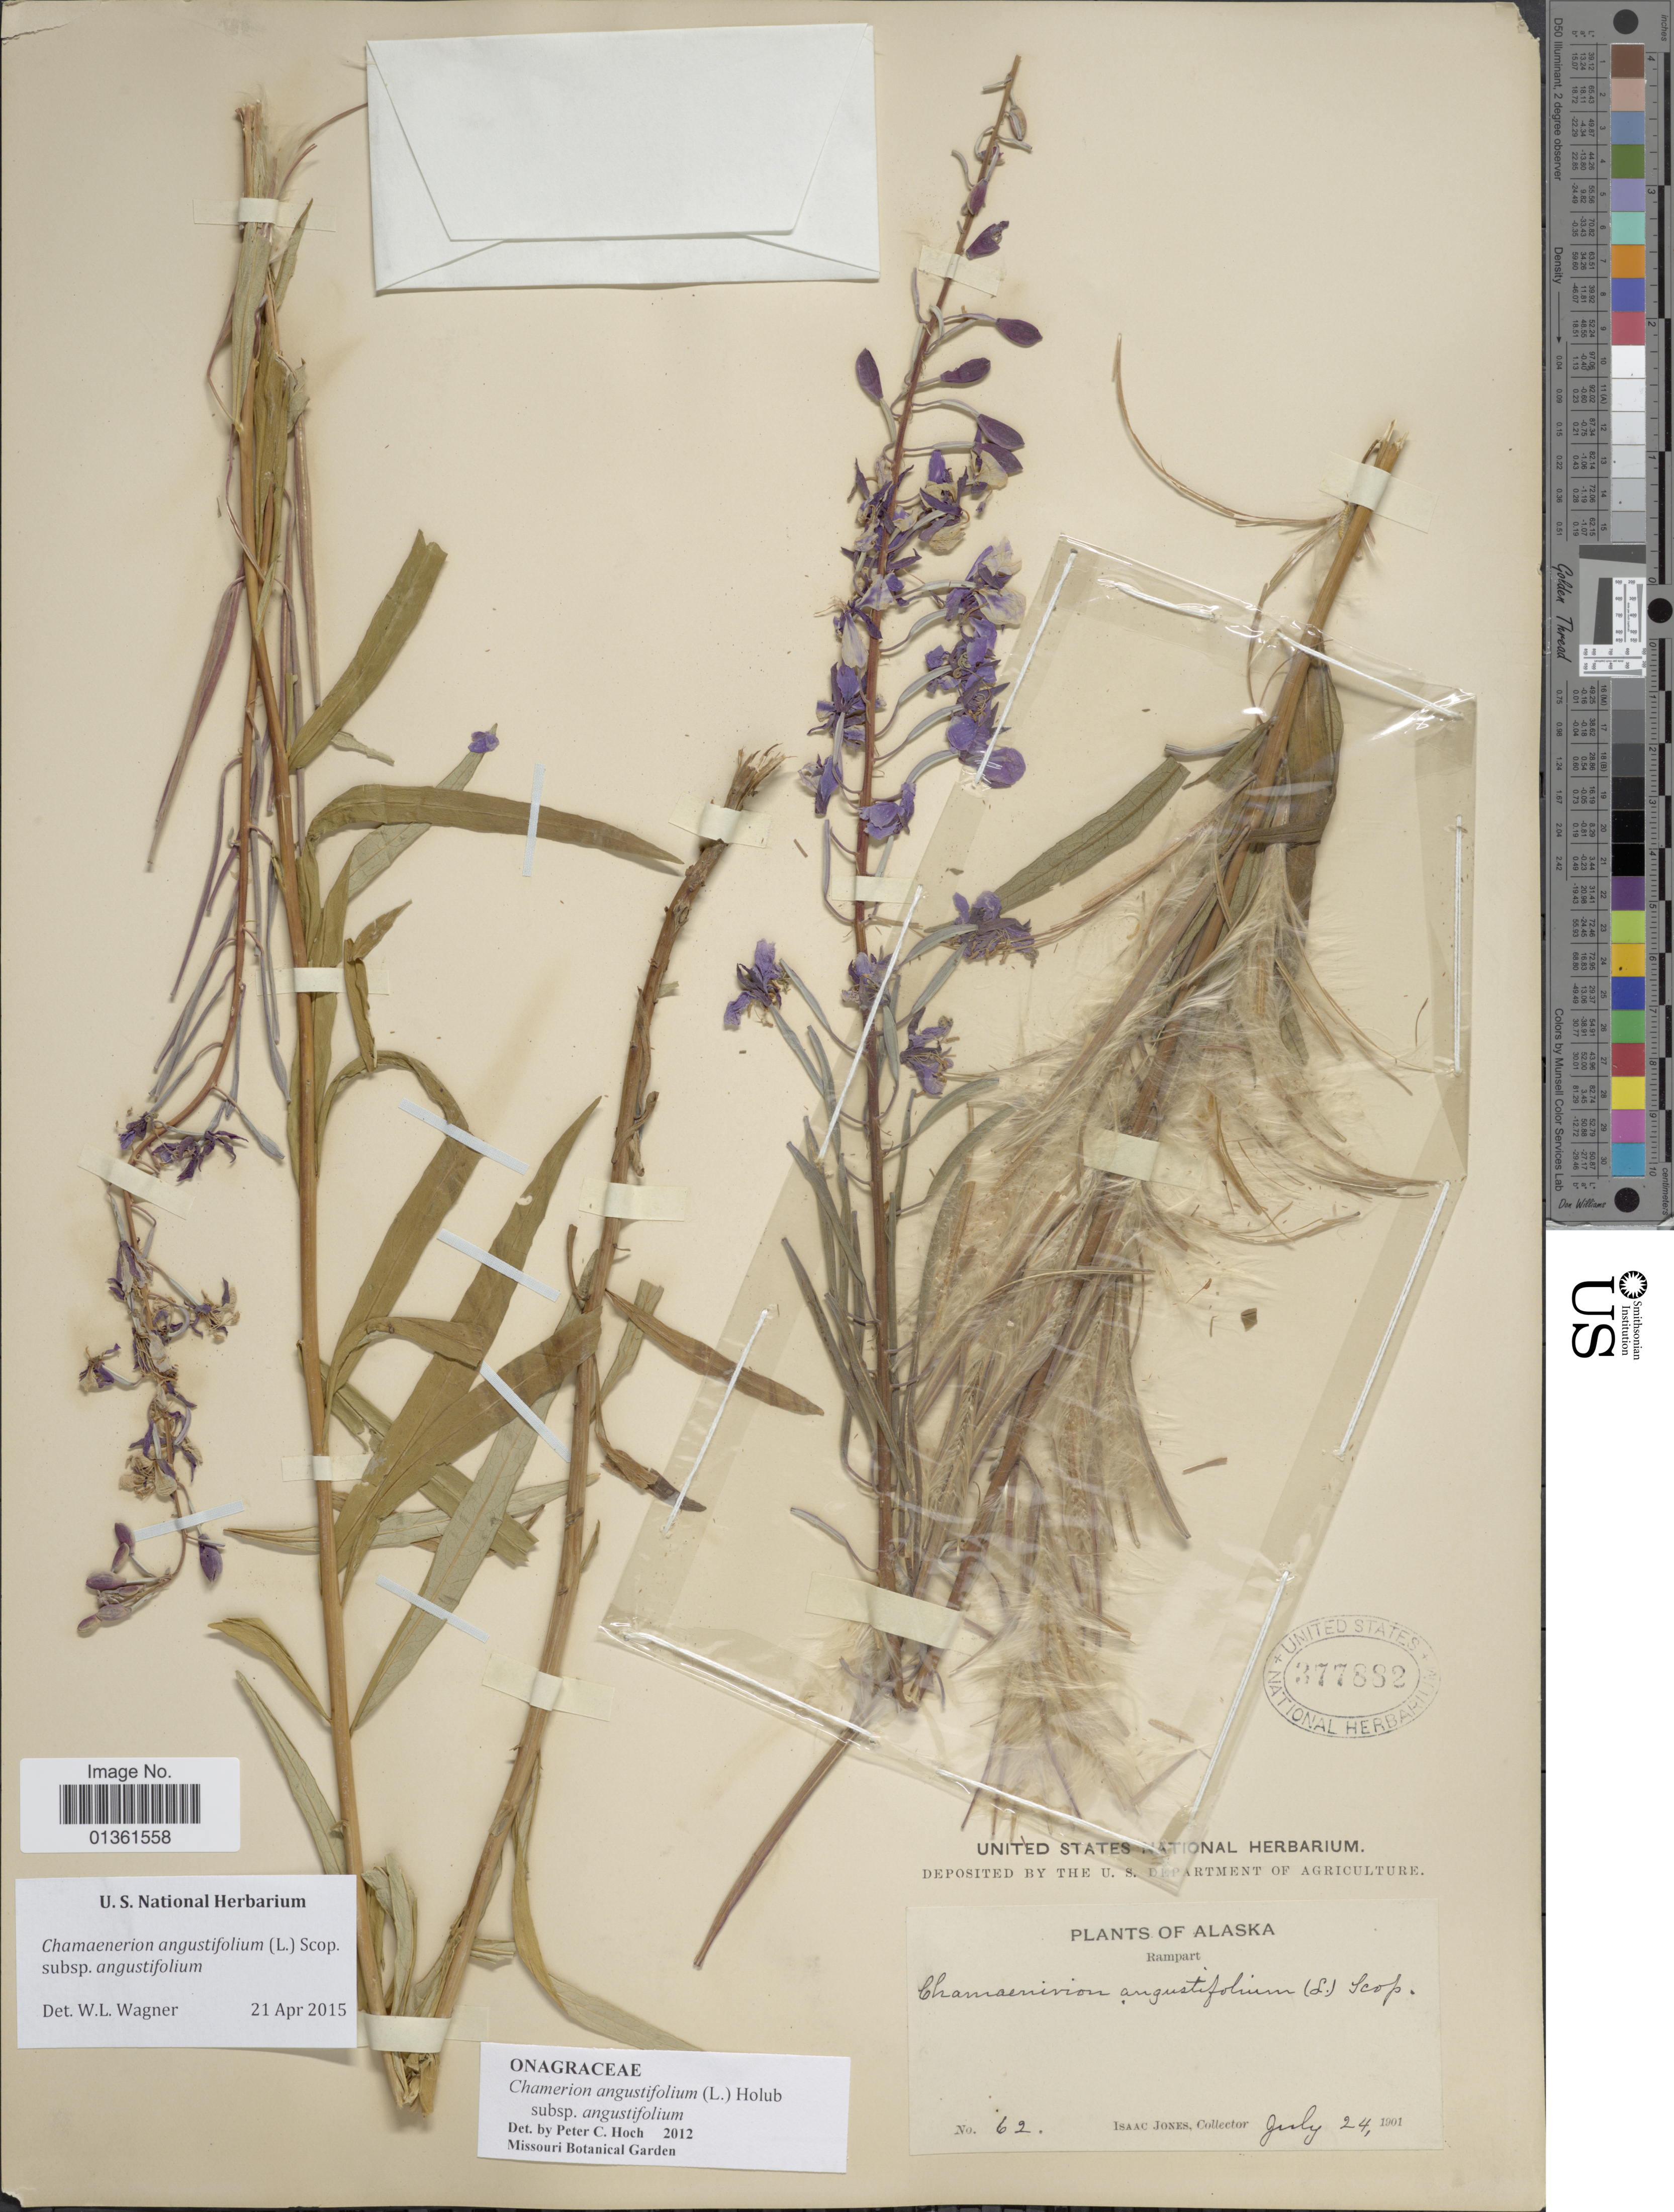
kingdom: Plantae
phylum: Tracheophyta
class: Magnoliopsida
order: Myrtales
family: Onagraceae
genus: Chamaenerion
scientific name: Chamaenerion angustifolium subsp. angustifolium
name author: (L.) Scop.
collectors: I. Jones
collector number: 62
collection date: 1901-07-24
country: United States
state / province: Alaska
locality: Rampart.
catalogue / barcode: US 377882